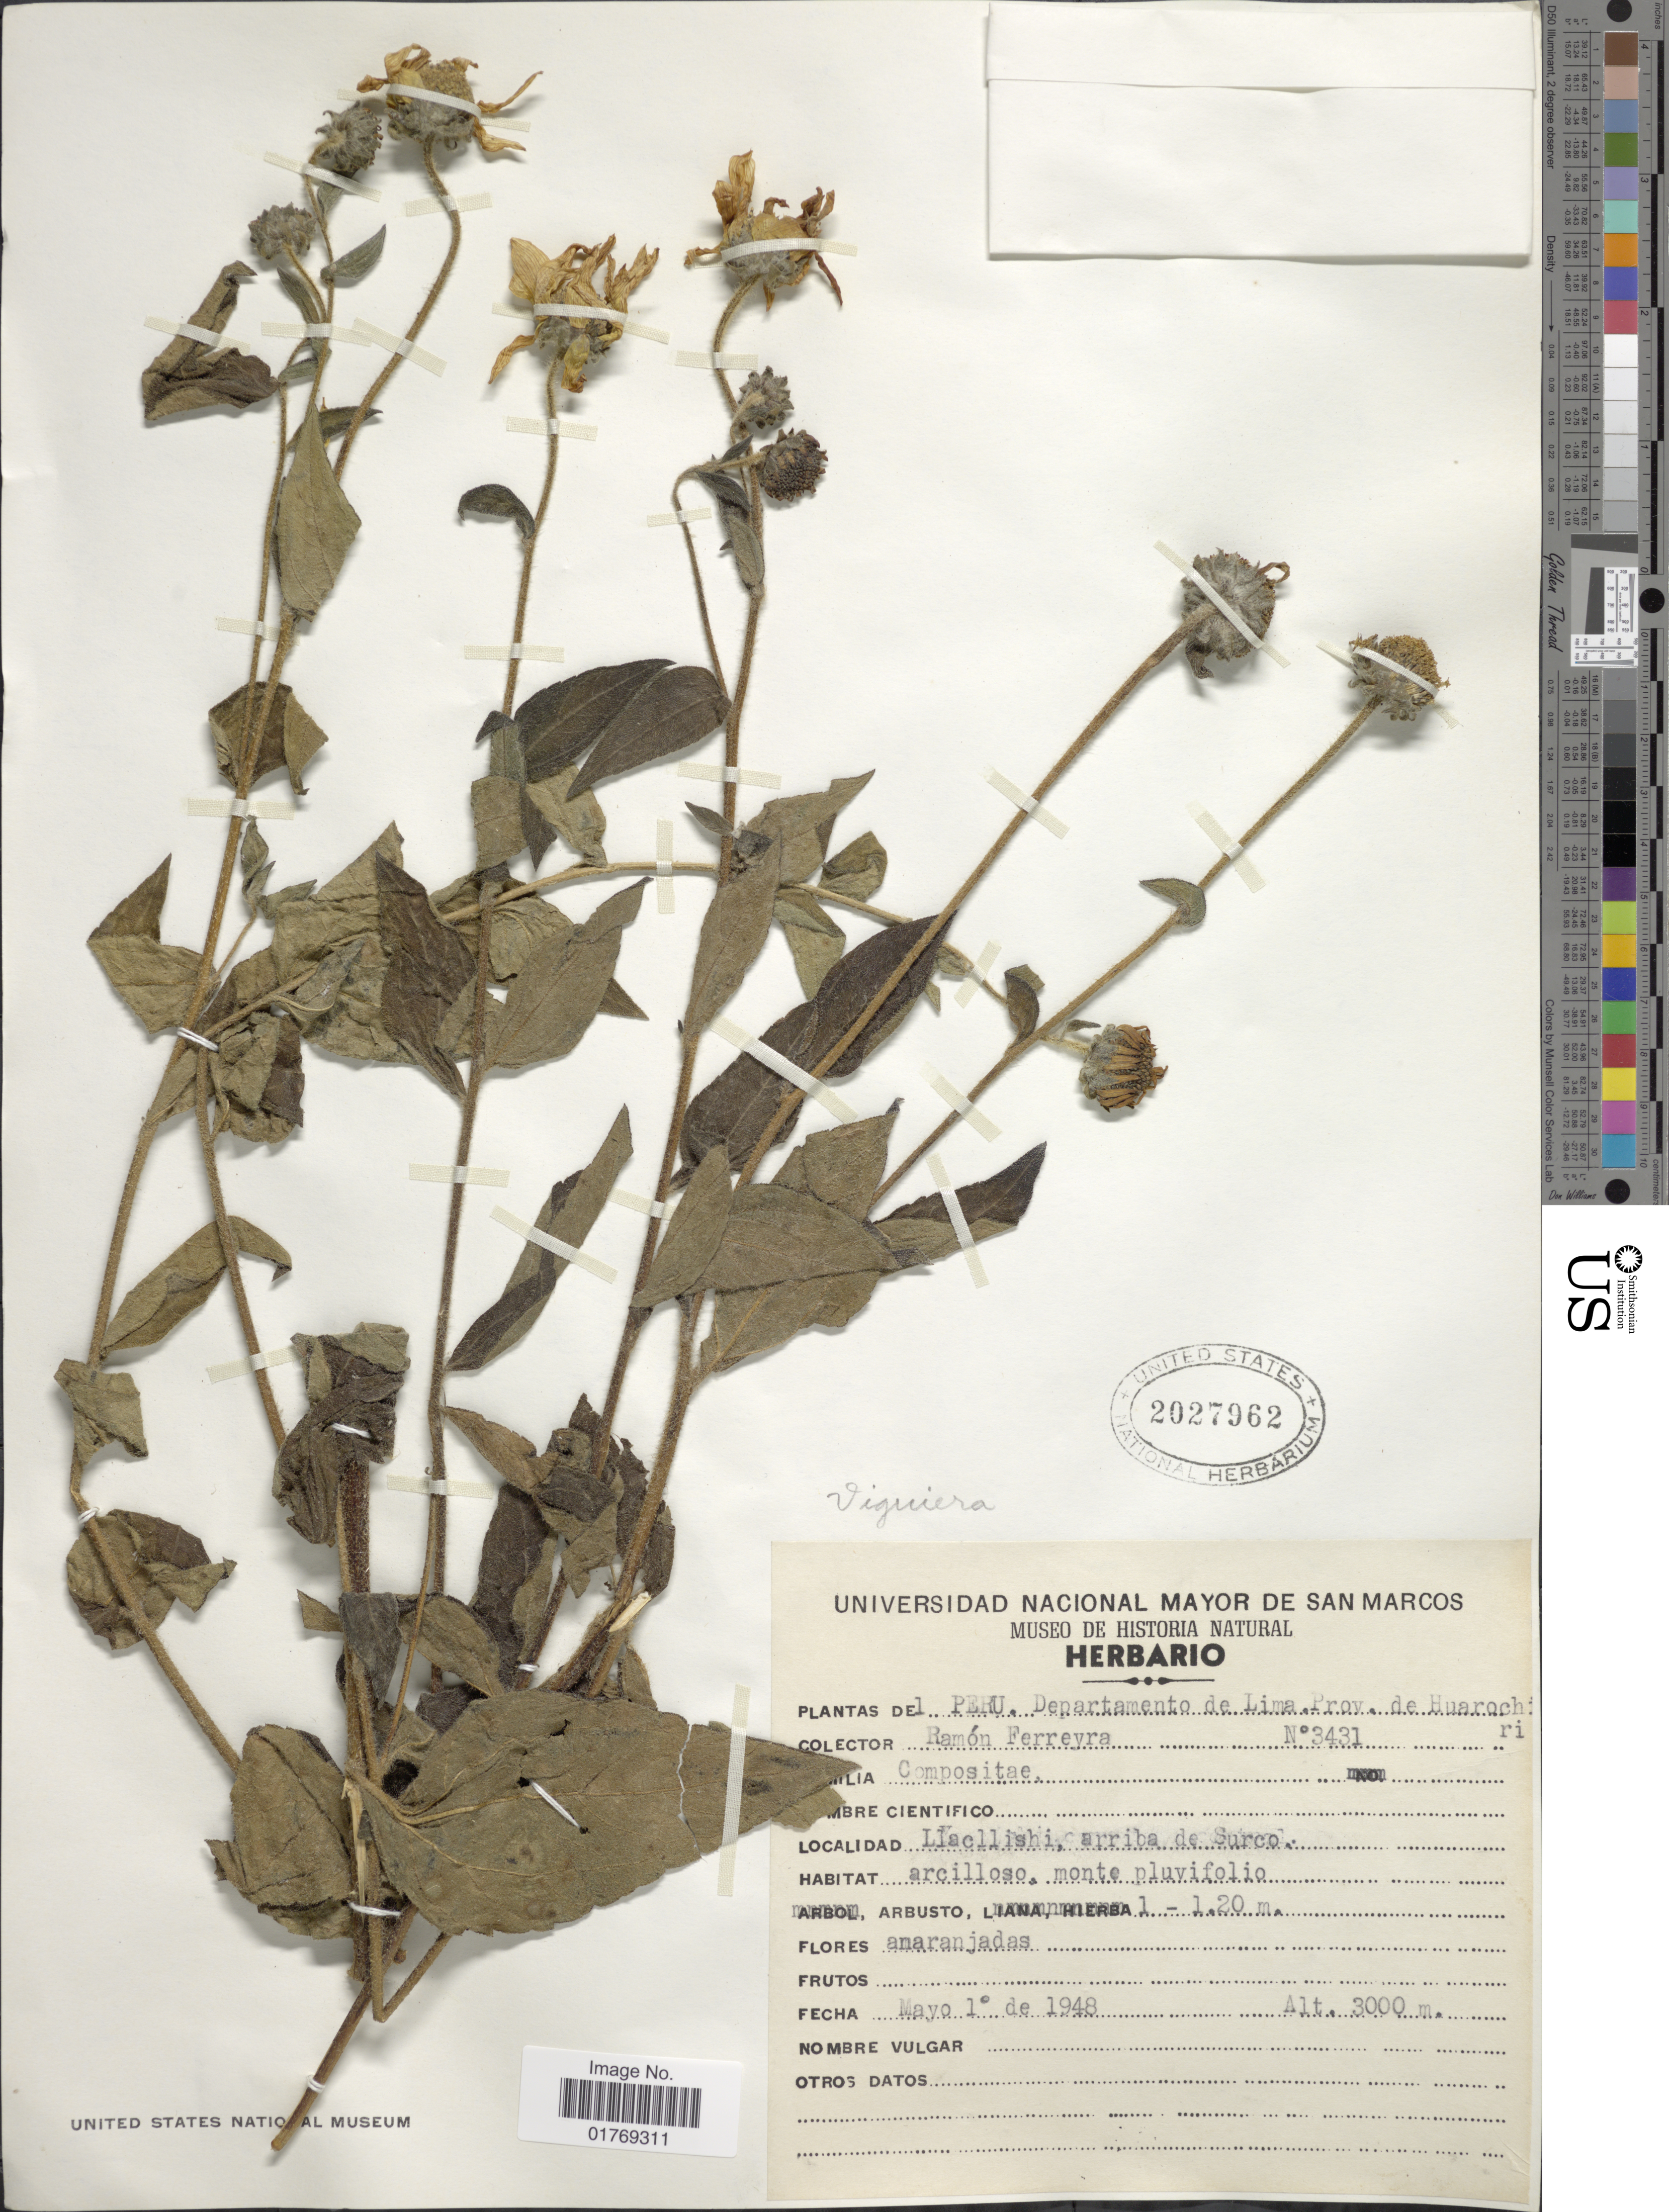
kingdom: Plantae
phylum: Tracheophyta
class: Magnoliopsida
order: Asterales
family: Asteraceae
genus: Viguiera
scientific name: Viguiera sp.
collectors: R. A. Ferreyra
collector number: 3431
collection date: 1948-05-01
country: Peru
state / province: Lima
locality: Llacllishi, arriba de Surco, Prov. de Huarochirí, Departamento de Lima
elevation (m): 3000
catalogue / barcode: US 2027962